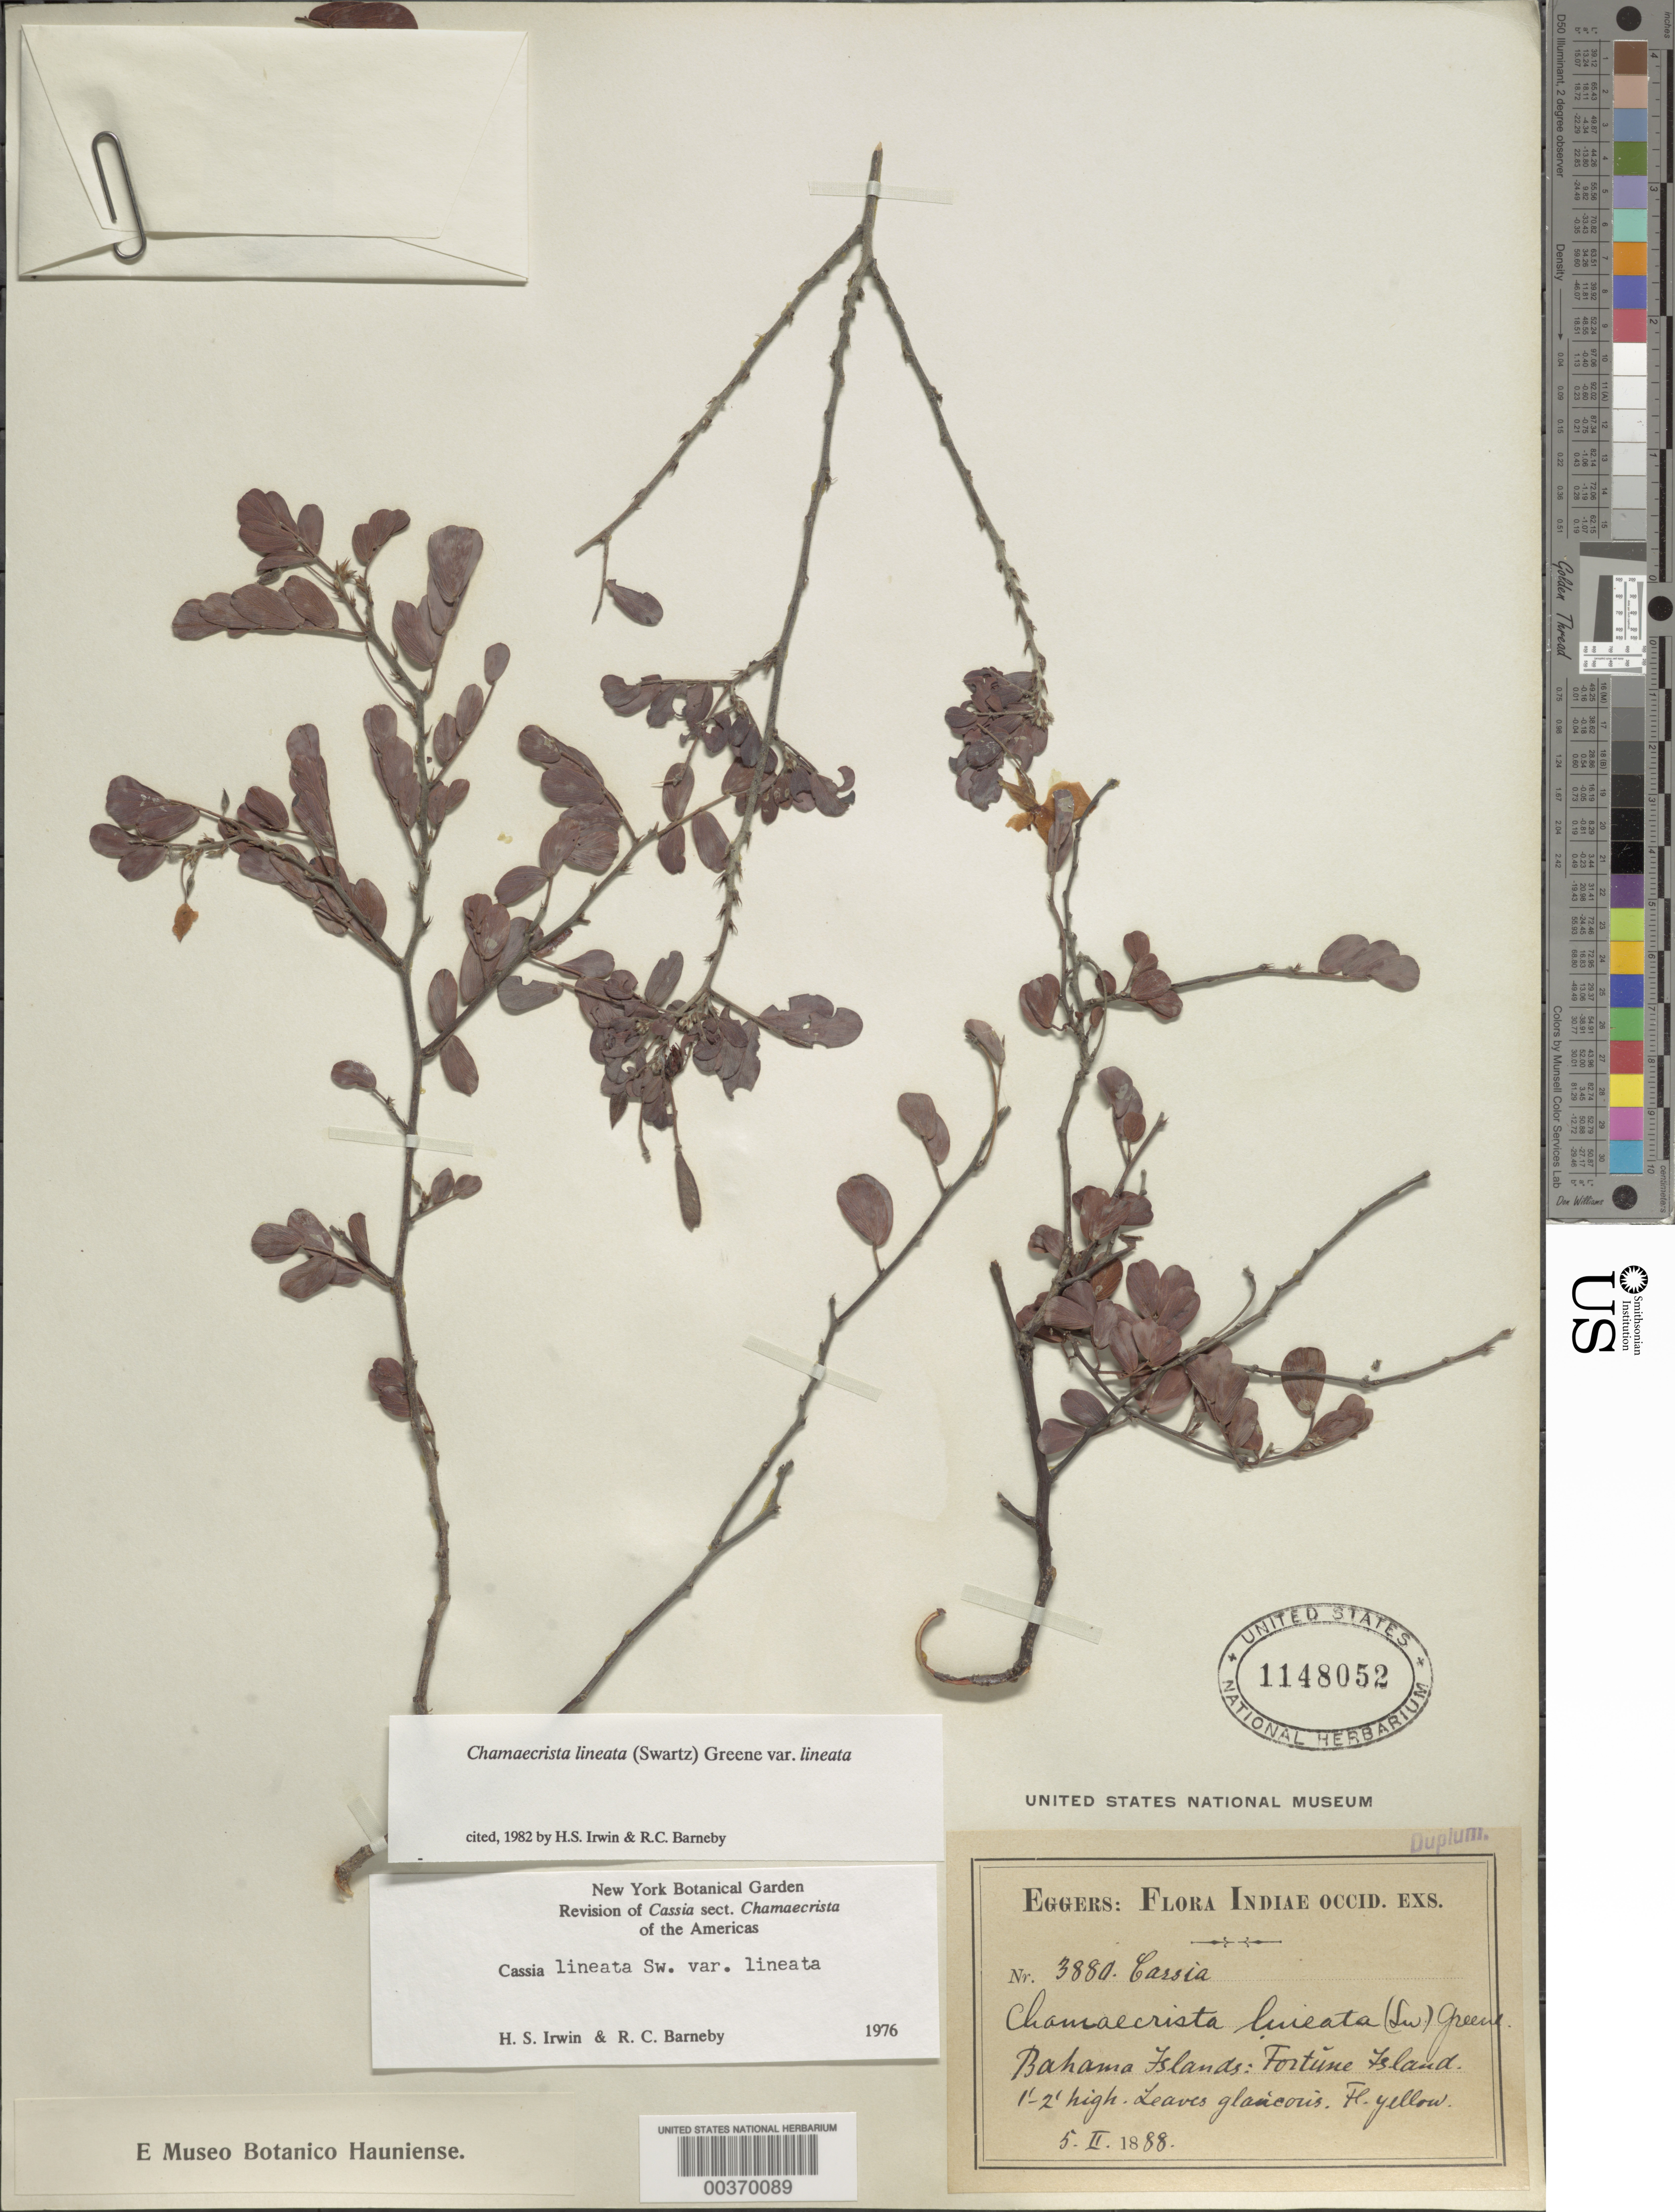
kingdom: Plantae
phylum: Tracheophyta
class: Magnoliopsida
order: Fabales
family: Fabaceae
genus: Chamaecrista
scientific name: Chamaecrista lineata var. lineata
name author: (Sw.) Greene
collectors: H. F. A. von Eggers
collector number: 3880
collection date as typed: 05 Feb 1888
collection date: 1888-02-05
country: Bahamas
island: Long Cay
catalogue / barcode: US 1148052